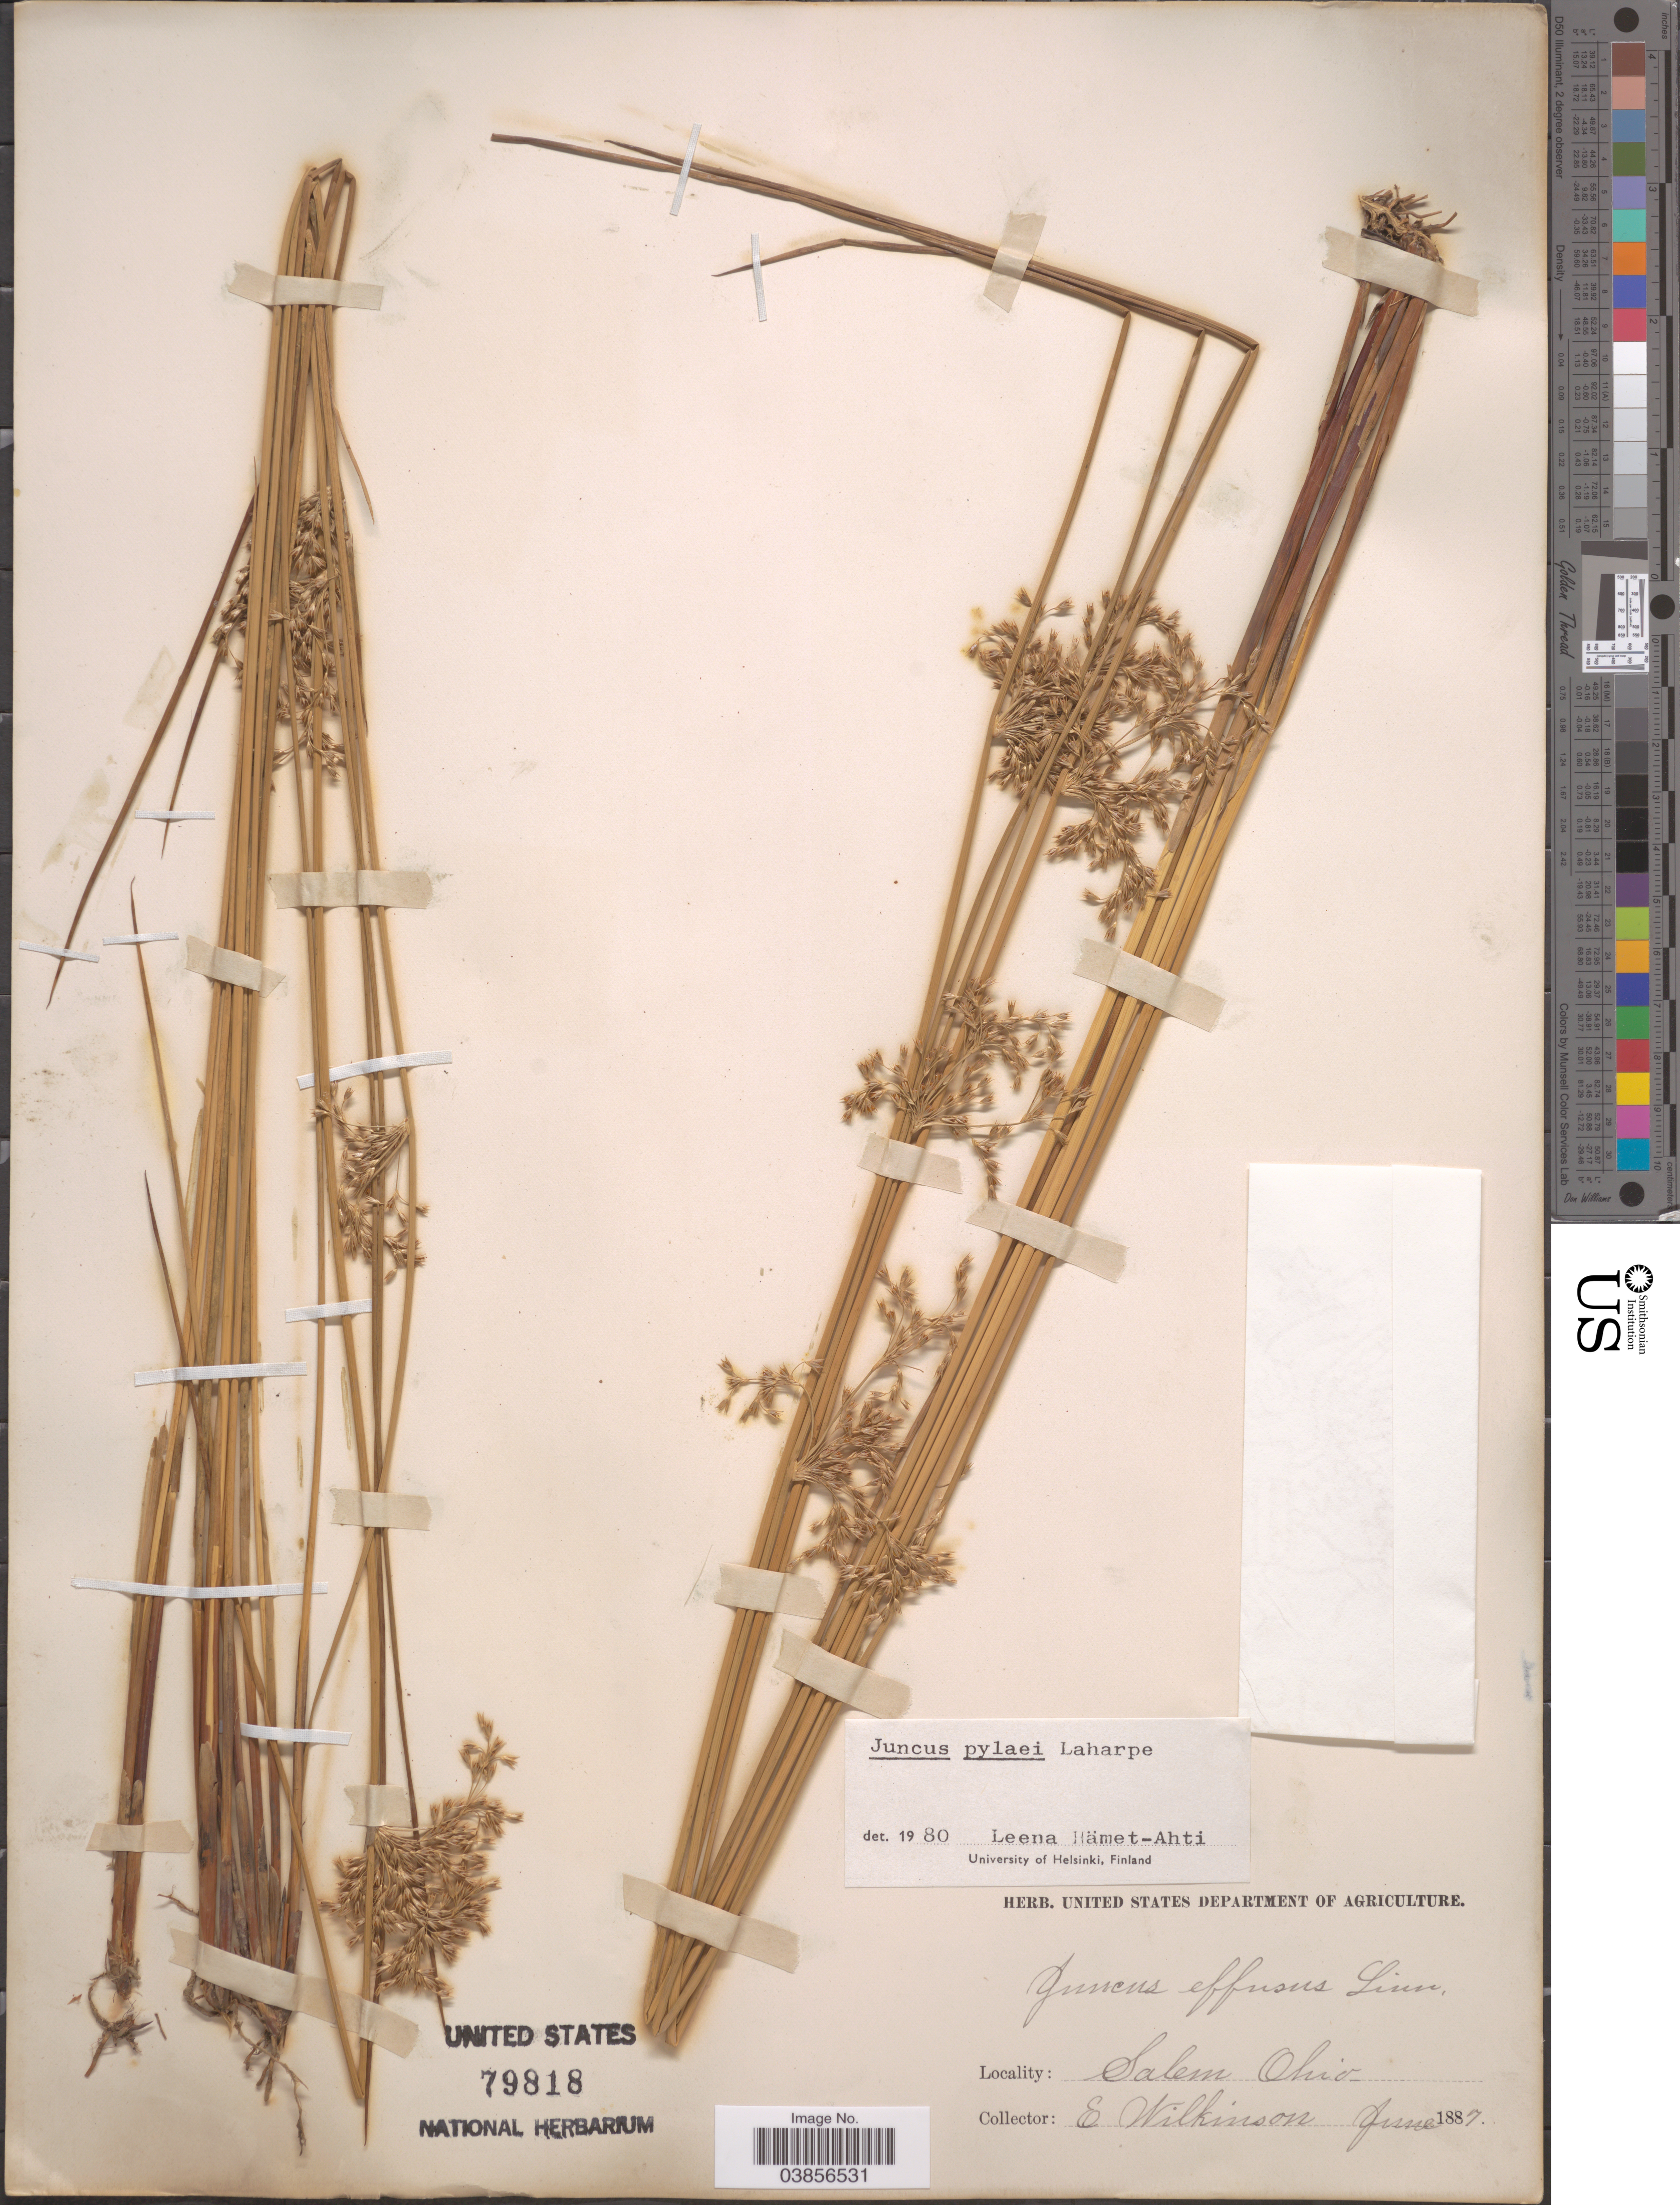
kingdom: Plantae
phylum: Tracheophyta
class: Liliopsida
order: Poales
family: Juncaceae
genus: Juncus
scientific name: Juncus pylaei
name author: Laharpe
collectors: E. Wilkinson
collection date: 1887-06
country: United States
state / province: Ohio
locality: Salem.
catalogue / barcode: US 79818